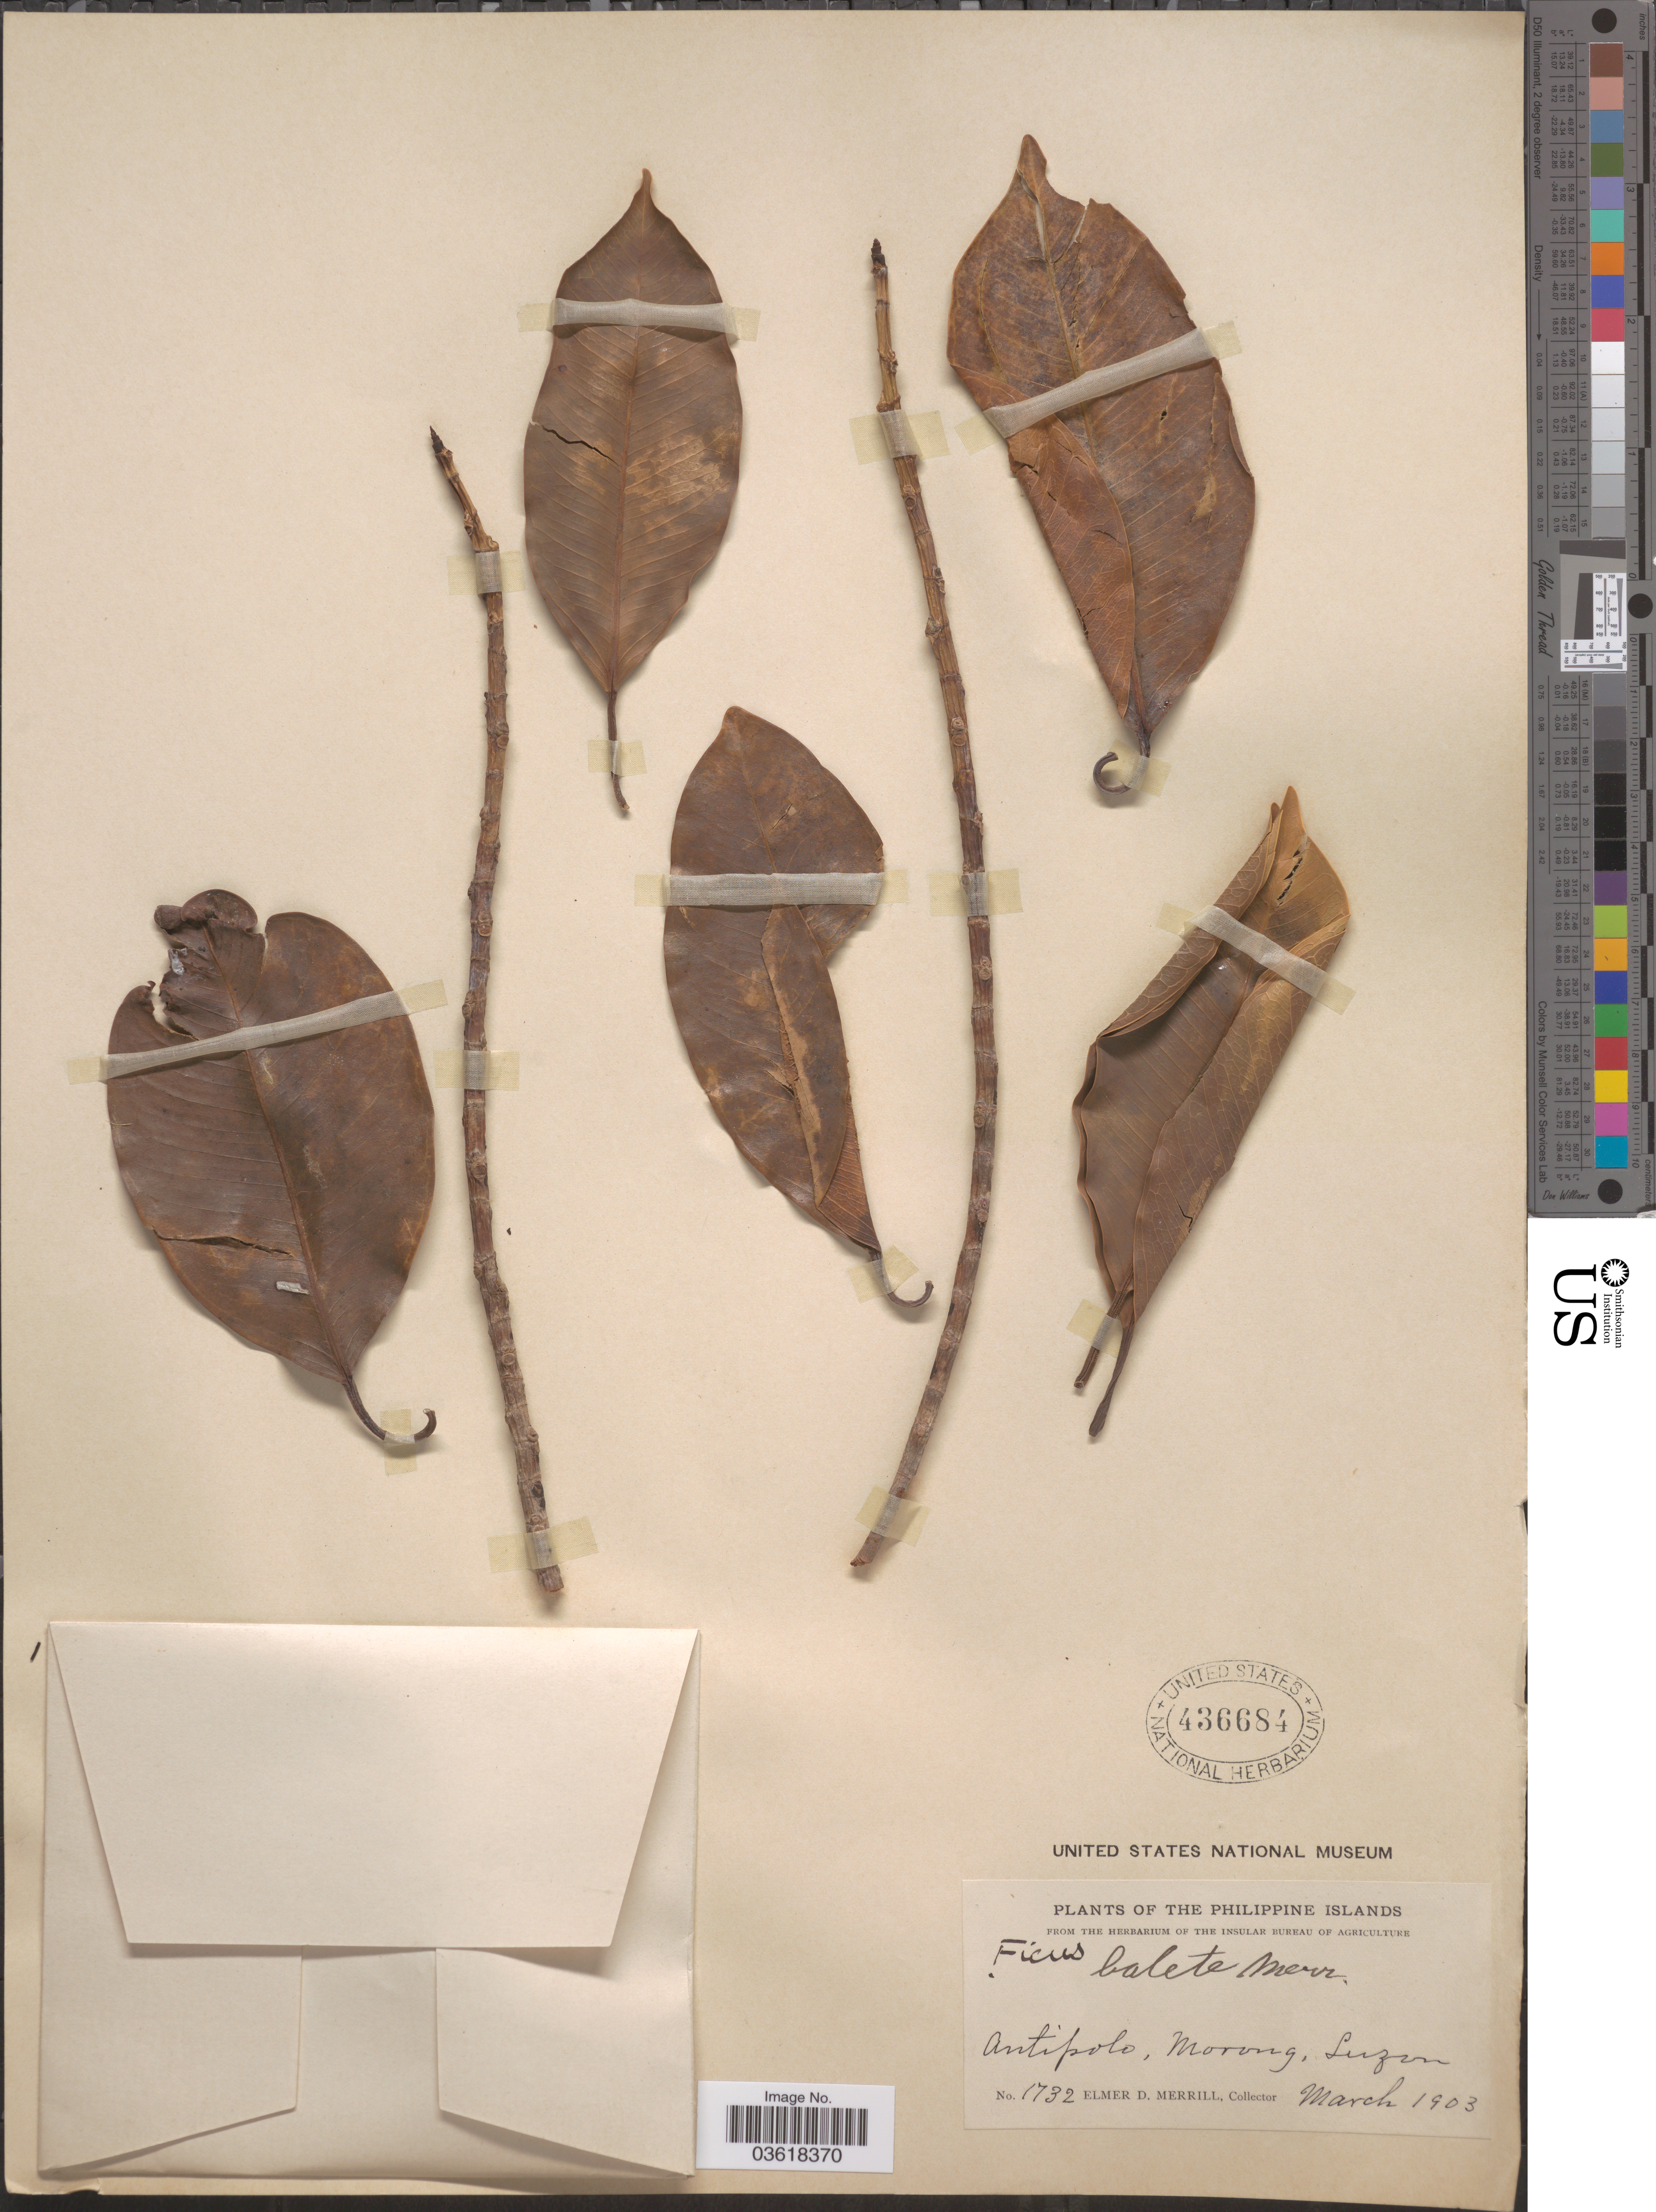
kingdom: Plantae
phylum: Tracheophyta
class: Magnoliopsida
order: Rosales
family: Moraceae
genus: Ficus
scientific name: Ficus balete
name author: Merr.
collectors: E. D. Merrill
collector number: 1732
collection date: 1903-03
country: Philippines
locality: Antipolo, Morong, Luzon.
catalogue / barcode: US 436684